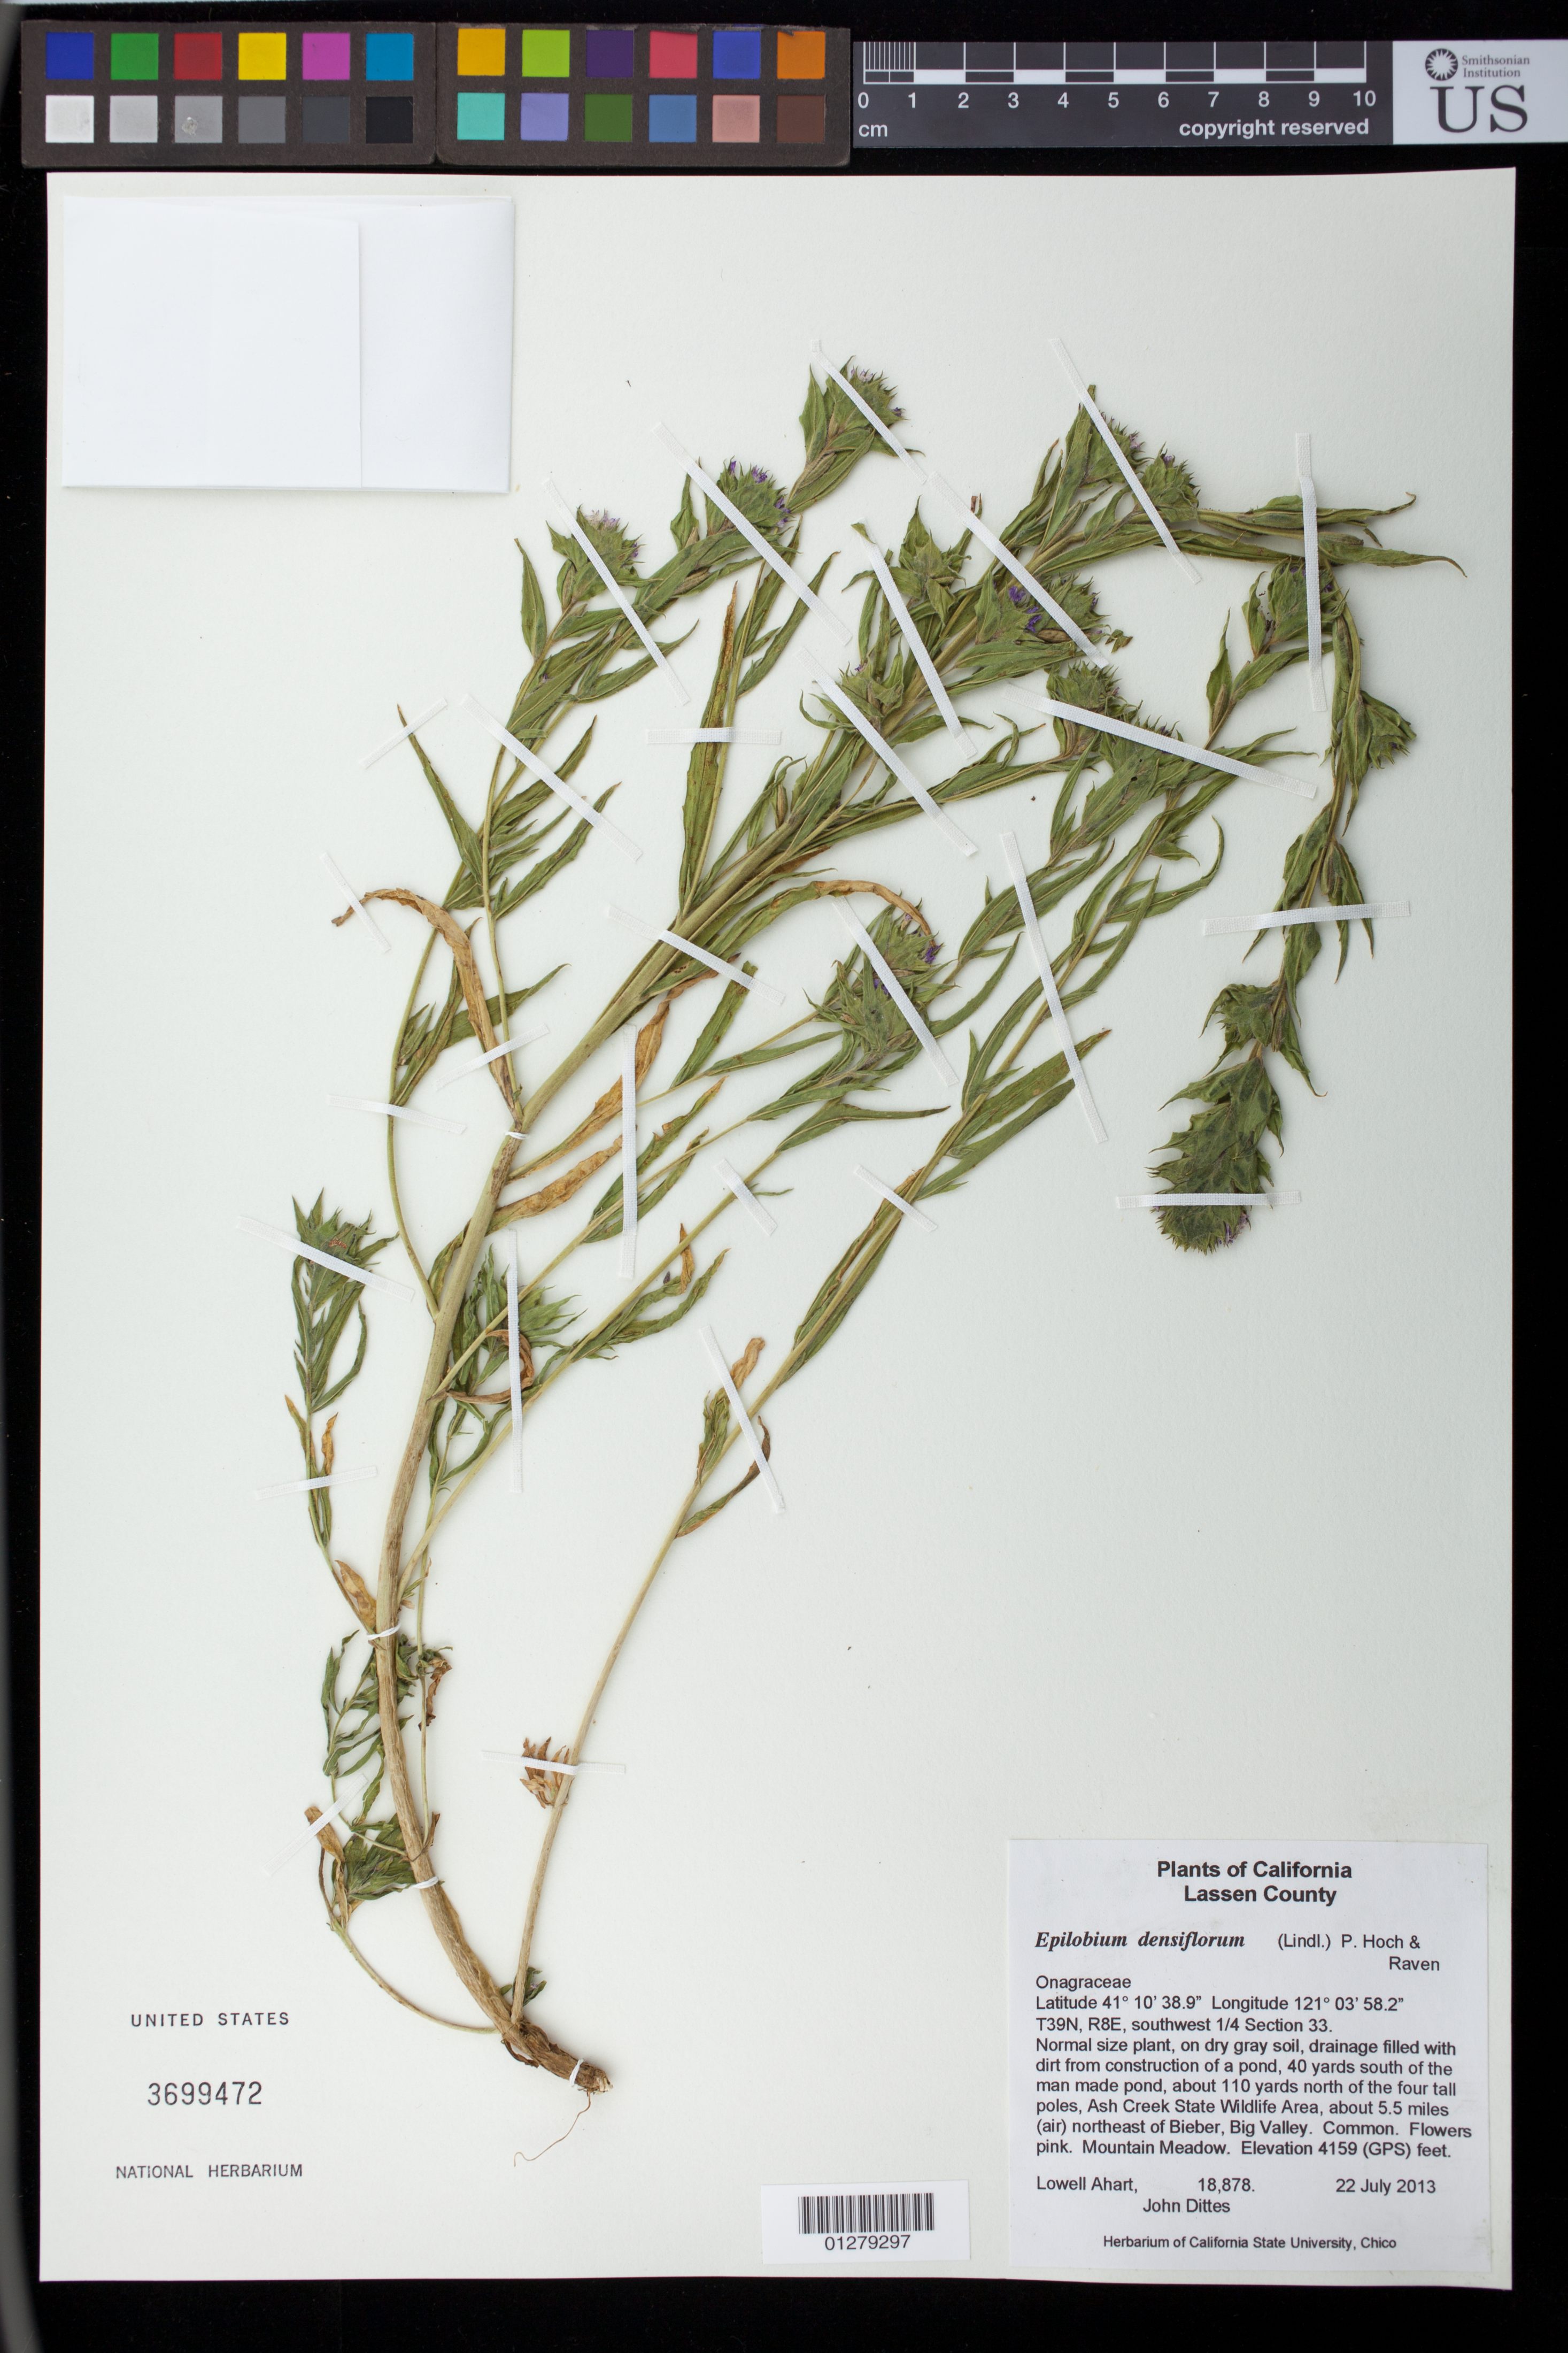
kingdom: Plantae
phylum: Tracheophyta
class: Magnoliopsida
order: Myrtales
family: Onagraceae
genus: Epilobium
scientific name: Epilobium densiflorum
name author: (Lindl.) Hoch & P.H. Raven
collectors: L. Ahart & J. Dittes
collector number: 18878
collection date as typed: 22 July 2013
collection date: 2013-07-22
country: United States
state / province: California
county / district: Lassen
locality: About 40 yards south of the man made pond, about 110 yards north of the four tall poles, Ash Creek State Wildlife Area, about 5.5 miles (air) NE of Bieber, Big Valley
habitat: Mountain meadow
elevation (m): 1268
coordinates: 41 11 38.76 N, 121 00 15.02 W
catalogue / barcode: US 3699472